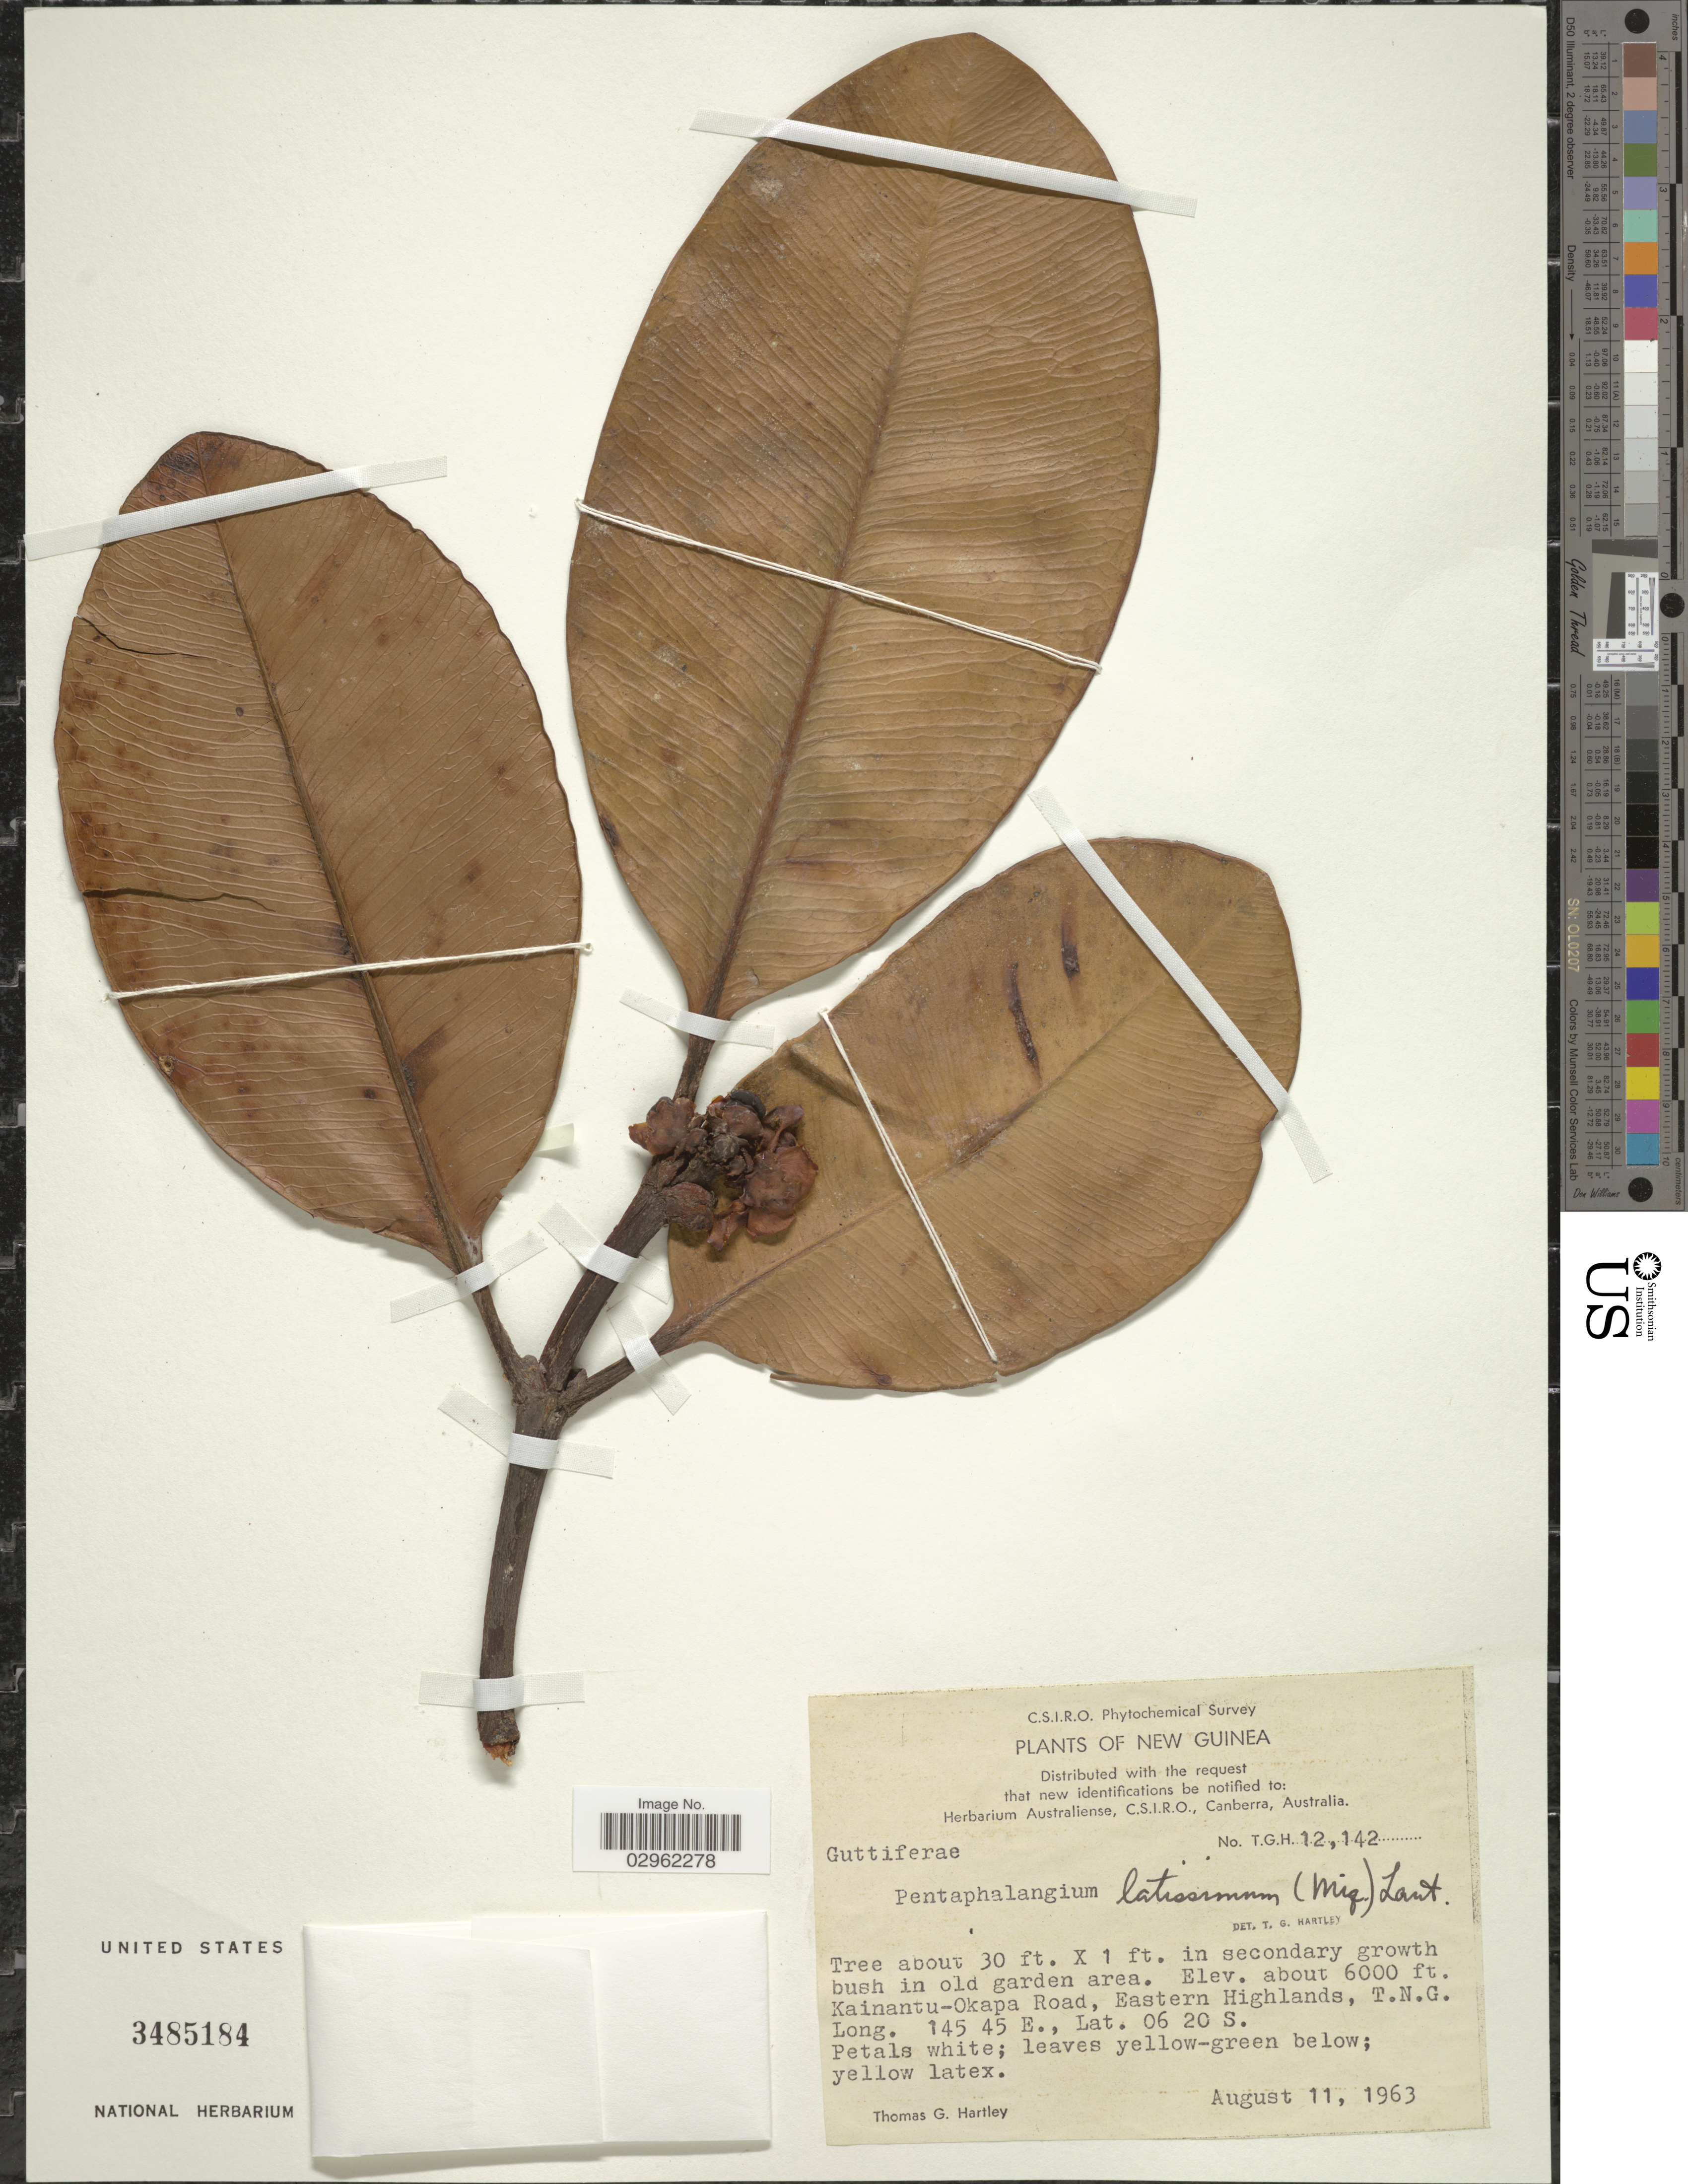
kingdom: Plantae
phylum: Tracheophyta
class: Magnoliopsida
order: Malpighiales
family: Clusiaceae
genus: Garcinia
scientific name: Garcinia latissima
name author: Miq.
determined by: Stevens, P. F.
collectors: T. G. Hartley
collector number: T.G.H.12142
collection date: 1963-08-11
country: Papua New Guinea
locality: New Guinea. Kainantu-Okapa Road, Eastern Highlands, T.N.G.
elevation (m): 1829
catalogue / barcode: US 3485184